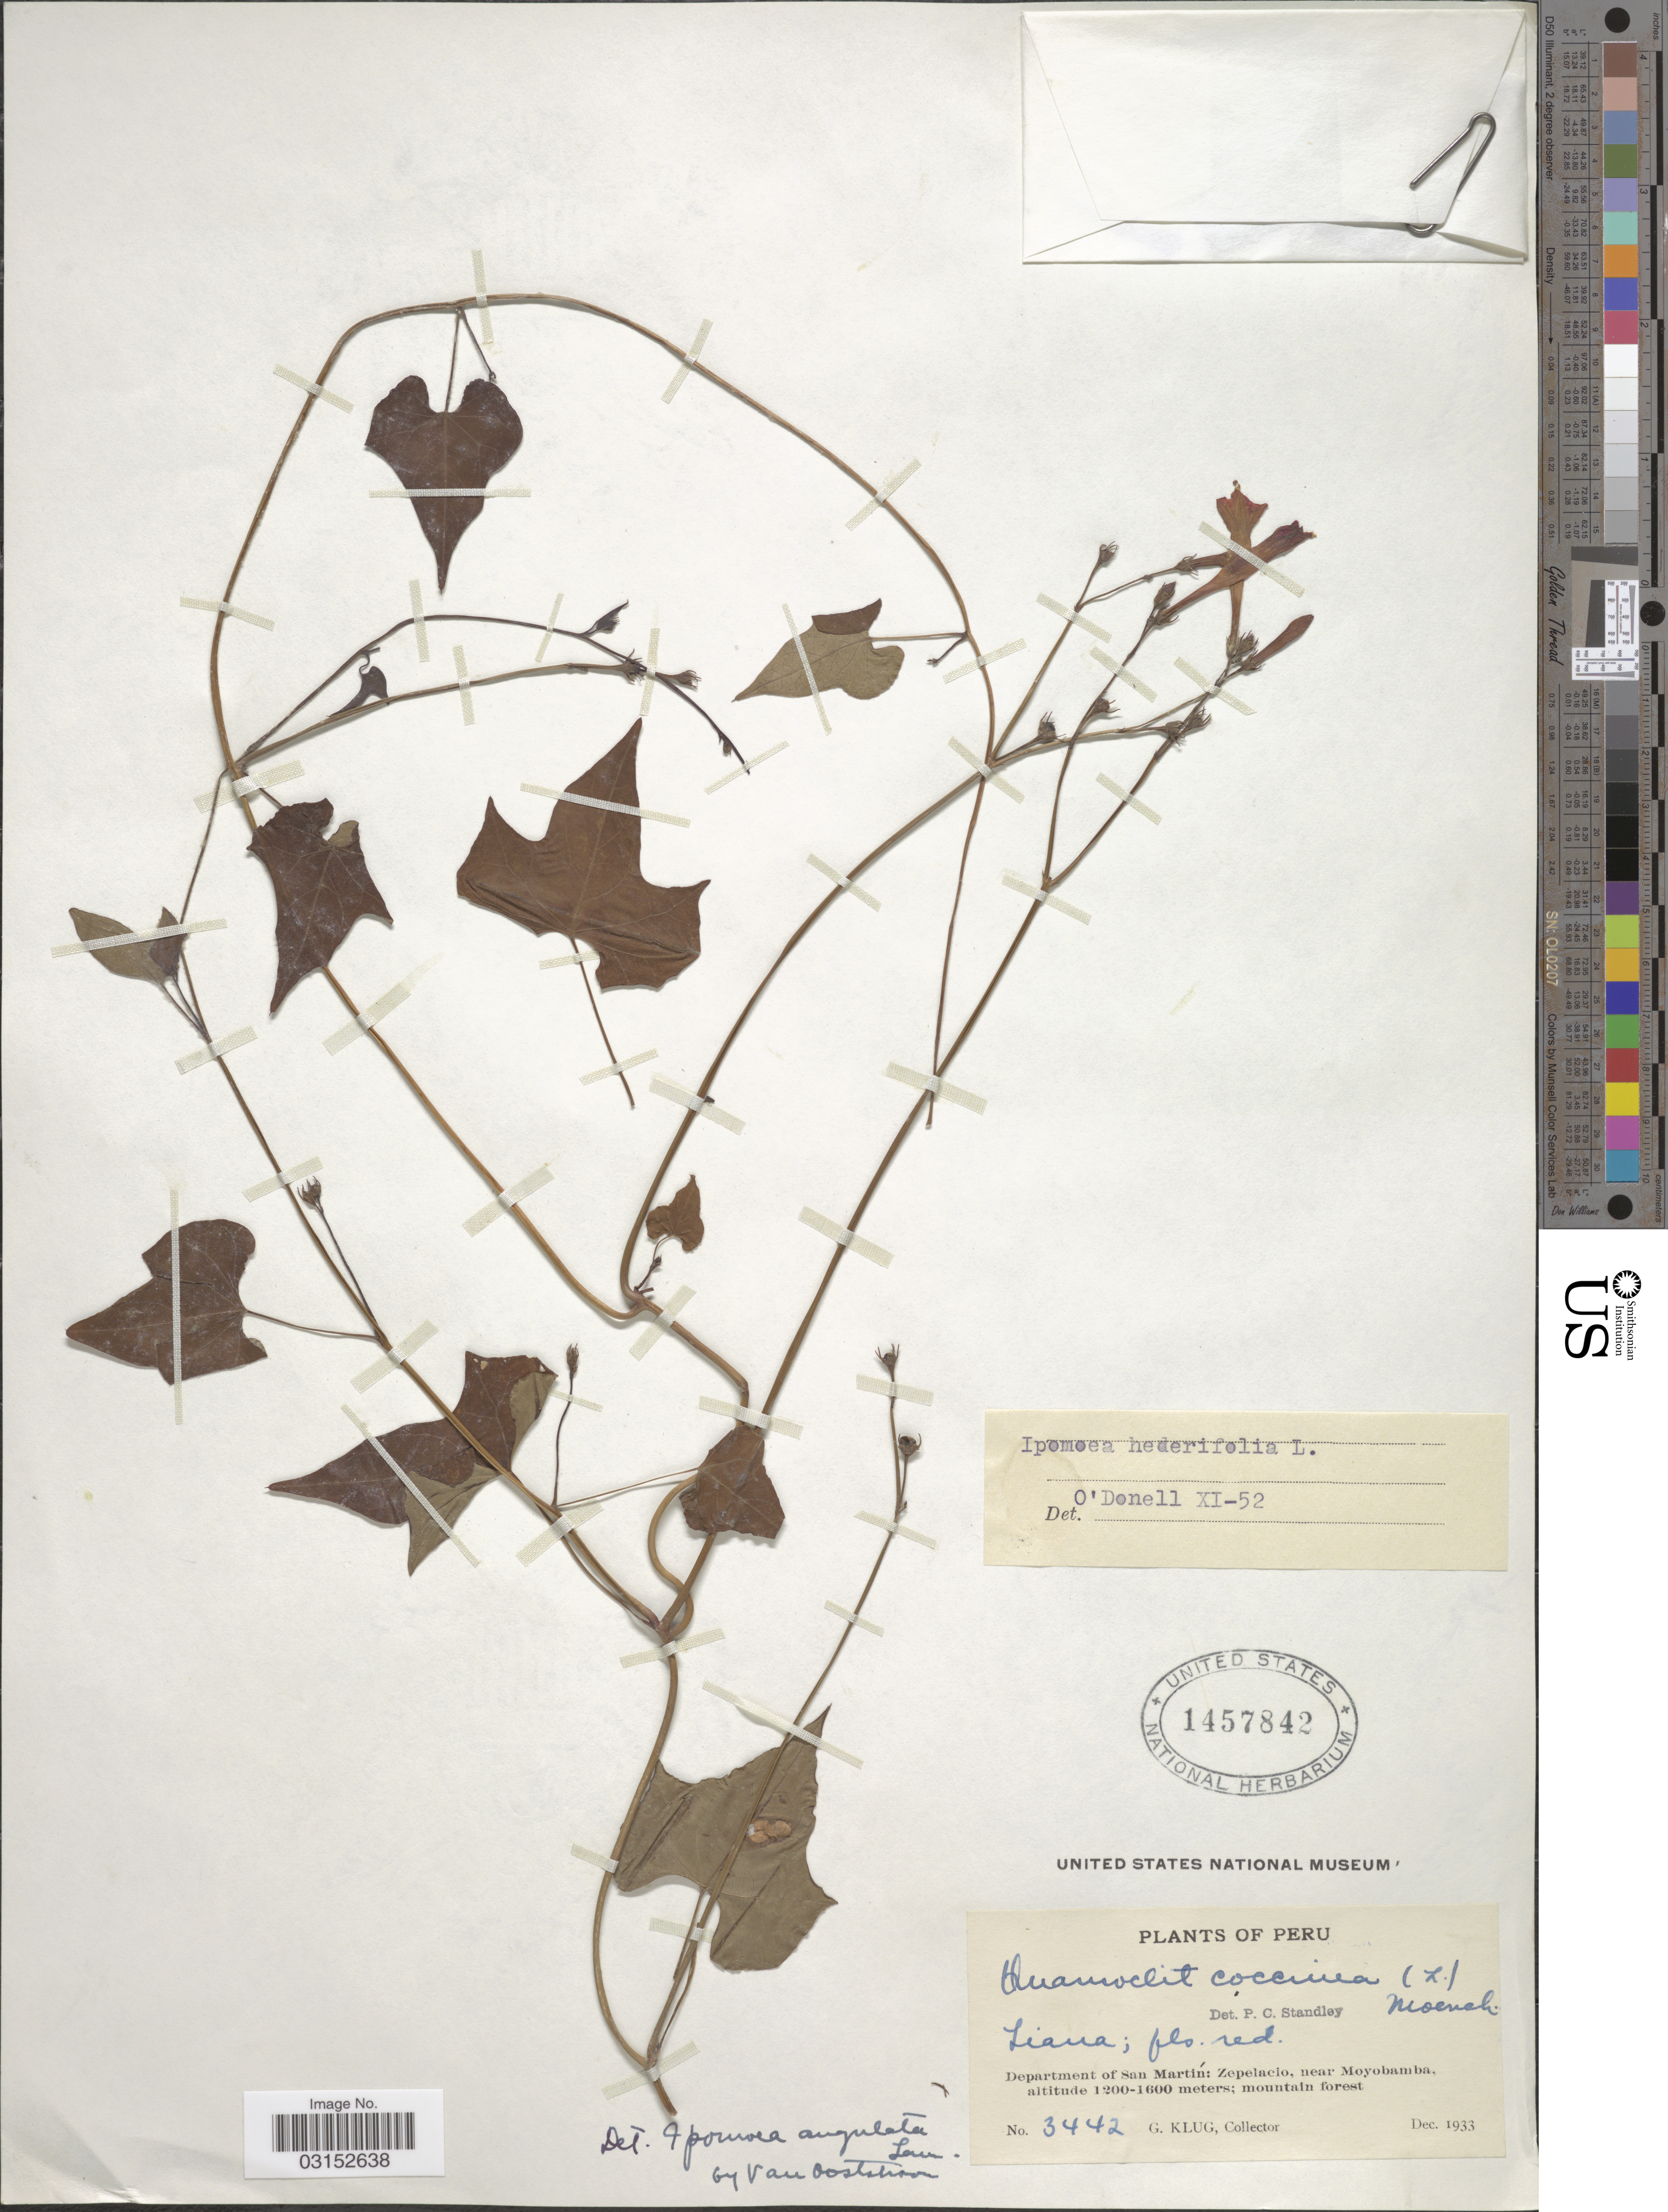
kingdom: Plantae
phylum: Tracheophyta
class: Magnoliopsida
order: Solanales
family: Convolvulaceae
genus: Ipomoea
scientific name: Ipomoea hederifolia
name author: L.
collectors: G. Klug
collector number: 3442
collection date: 1933-12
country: Peru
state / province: San Martín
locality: Department of San Martín: Zepelacio, near Moyobamba.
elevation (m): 1200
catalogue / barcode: US 1457842